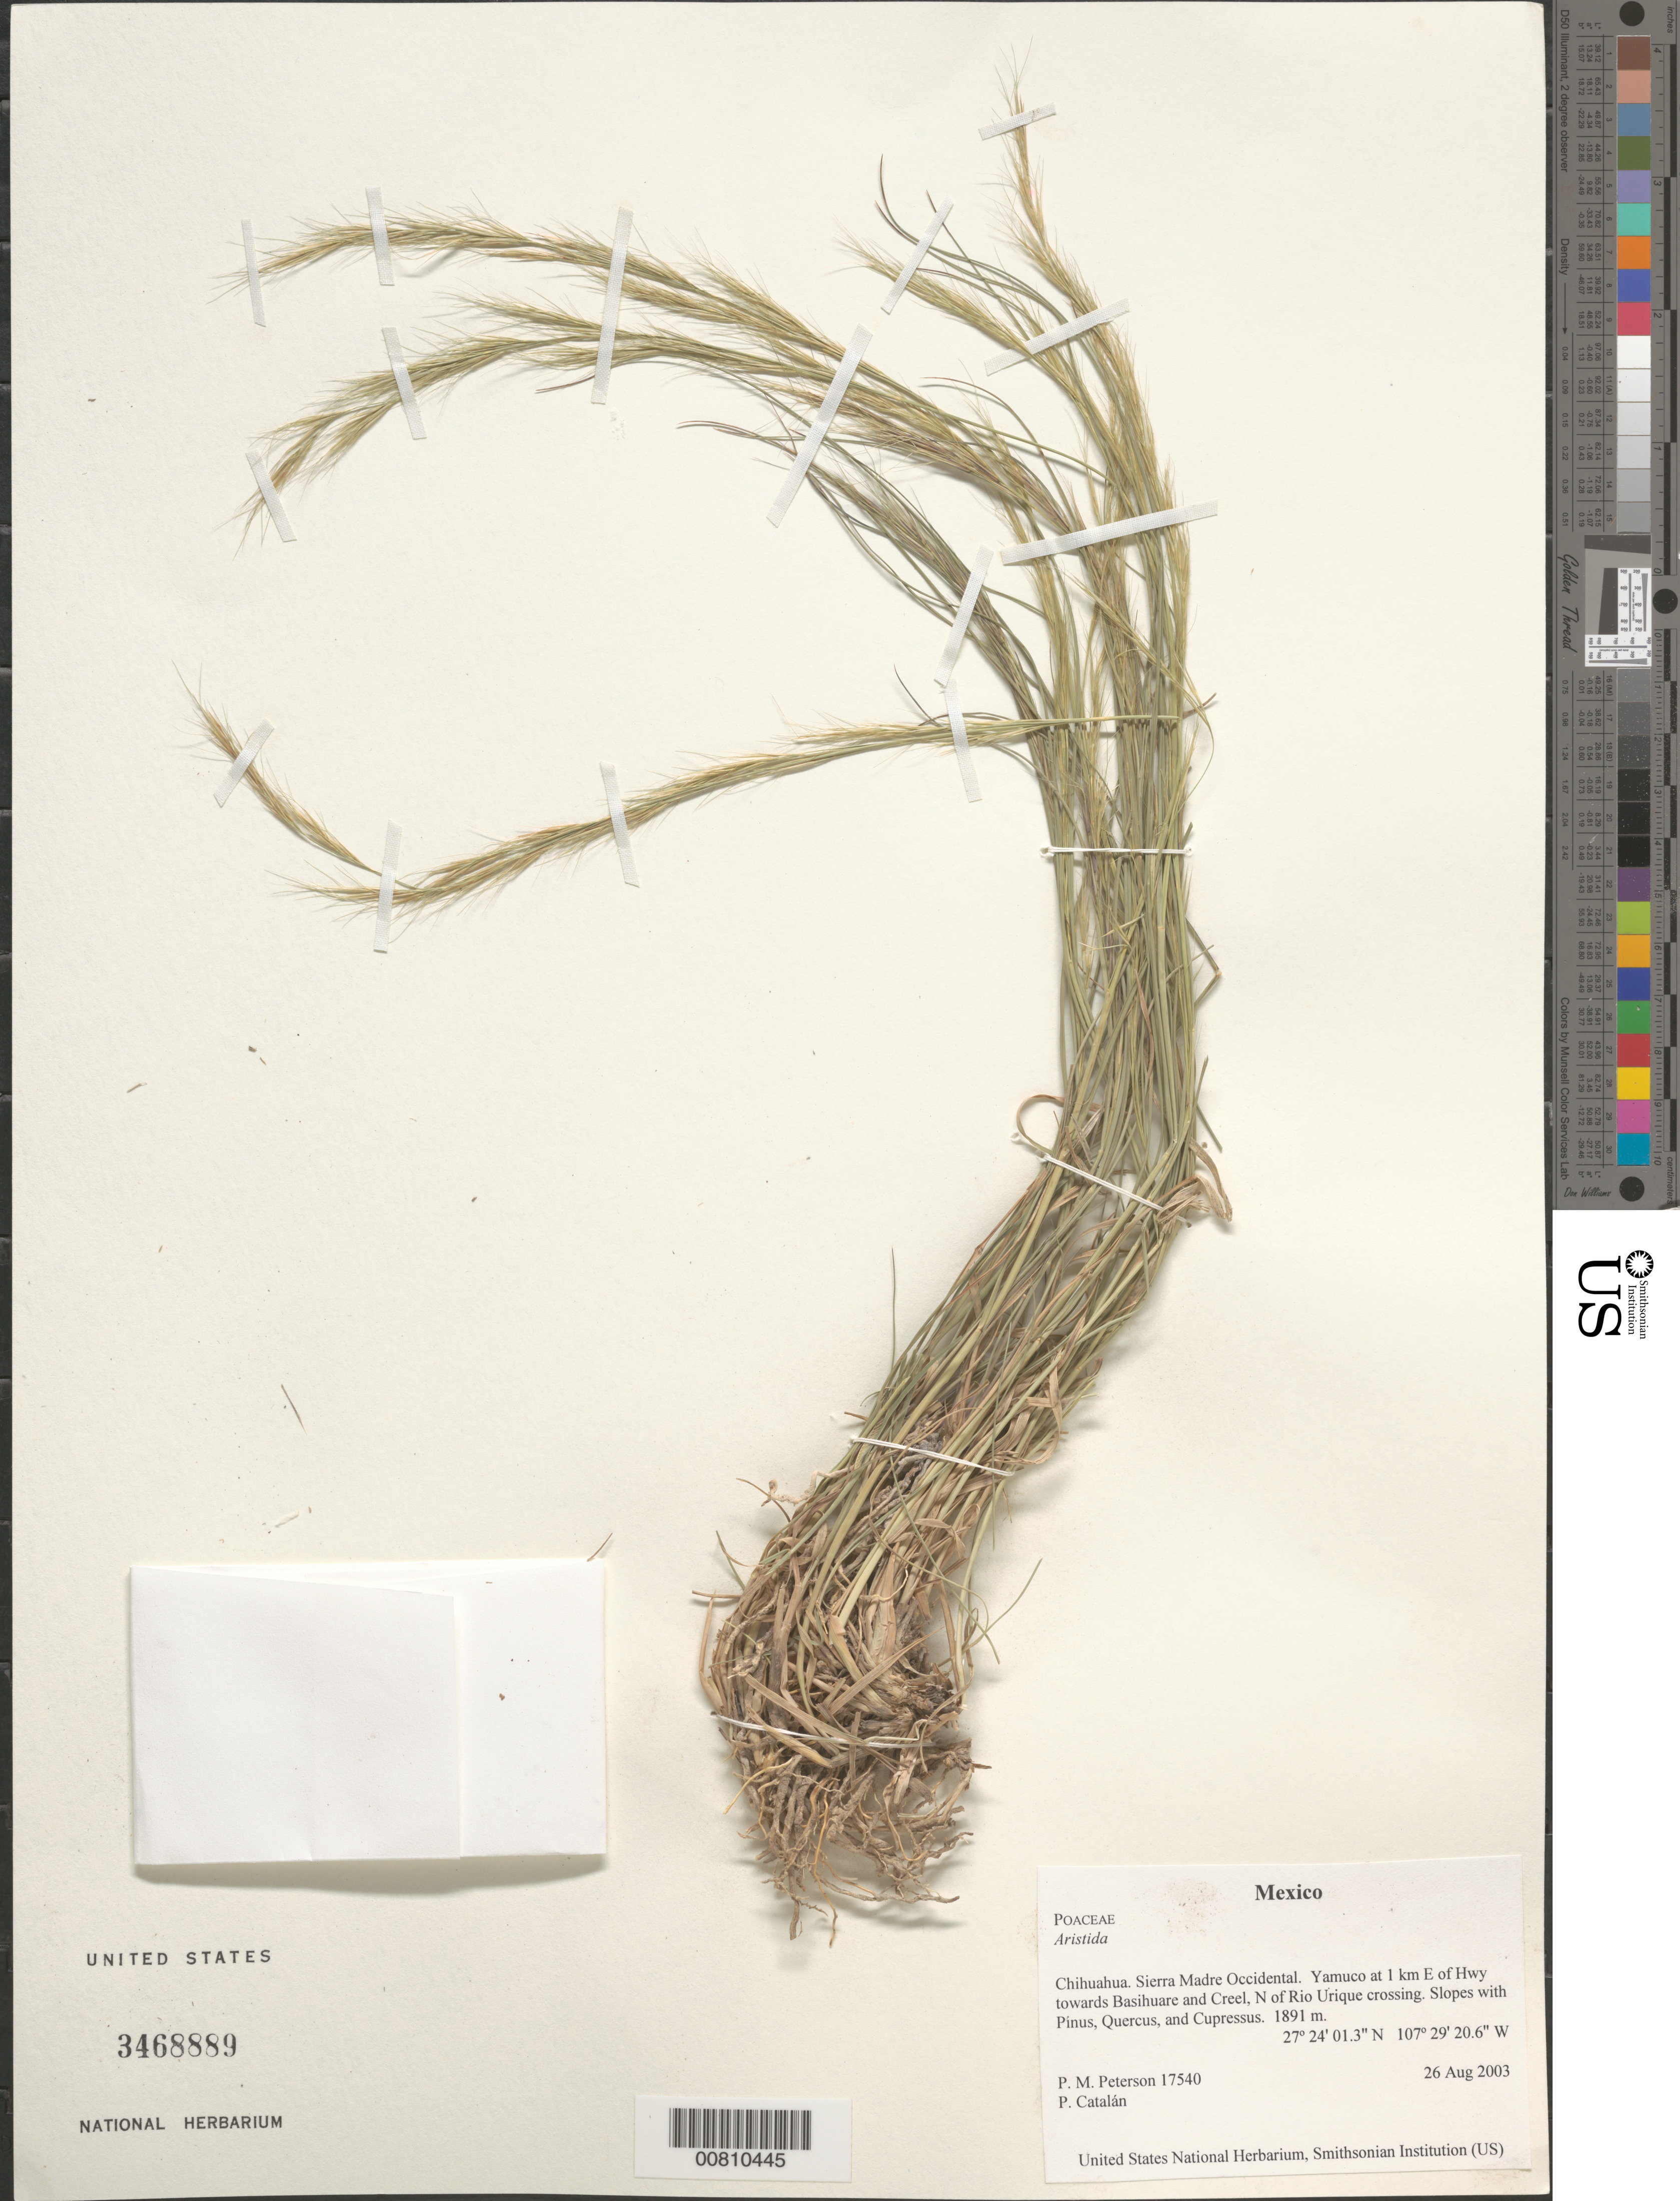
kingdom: Plantae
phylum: Tracheophyta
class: Liliopsida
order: Poales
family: Poaceae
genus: Aristida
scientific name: Aristida sp.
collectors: P. M. Peterson & P. Catalán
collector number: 17540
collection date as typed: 26 Aug 2003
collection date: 2003-08-26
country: Mexico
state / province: Chihuahua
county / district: Sierra Madre Occidental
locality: Yamuco at 1 km E of Hwy towards Basihuare and Creel, N of Rio Urique crossing. Slopes with Pinus, Quercus, and Cupressus.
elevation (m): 1891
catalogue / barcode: US 3468889